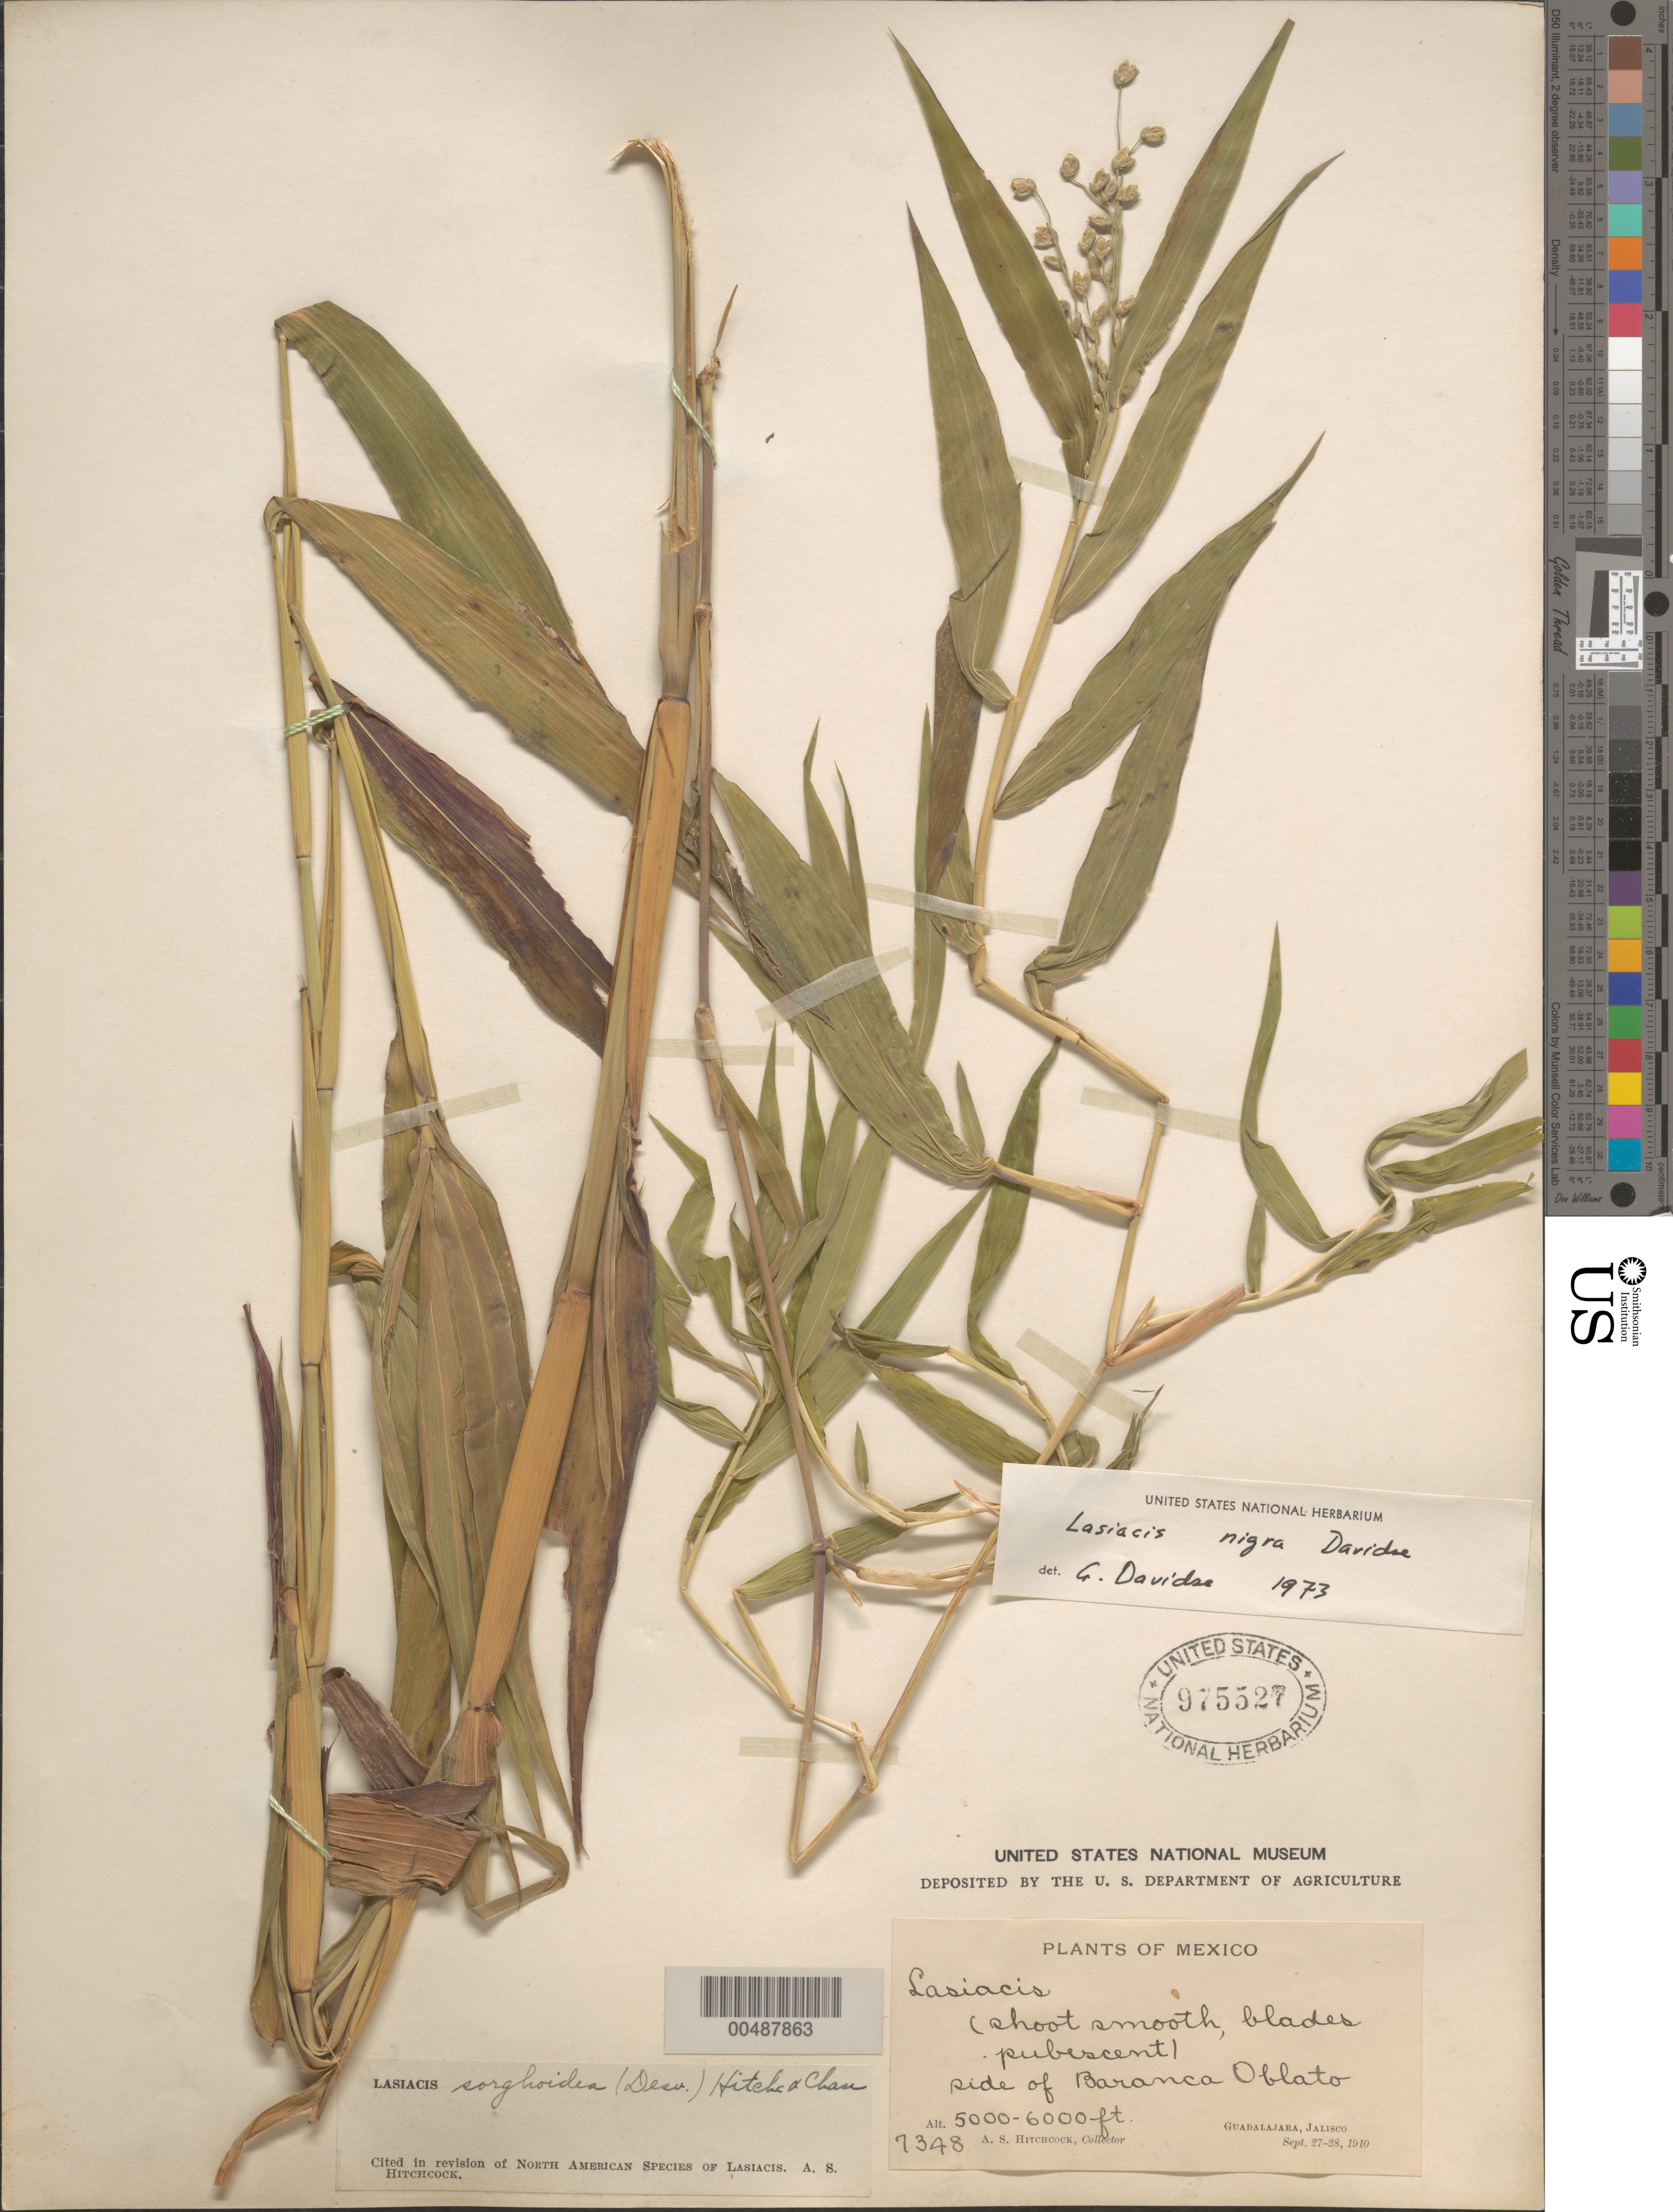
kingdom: Plantae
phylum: Tracheophyta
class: Liliopsida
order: Poales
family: Poaceae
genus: Lasiacis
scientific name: Lasiacis maxonii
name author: Swallen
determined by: Davidse, Gerrit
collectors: A. S. Hitchcock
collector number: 7348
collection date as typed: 27 Sep 1910 to 28 Sep 1910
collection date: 1910-09-27/1910-09-28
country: Mexico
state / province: Jalisco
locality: Side of Baranca Oblato, Guadalajara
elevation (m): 1524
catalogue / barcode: US 975527